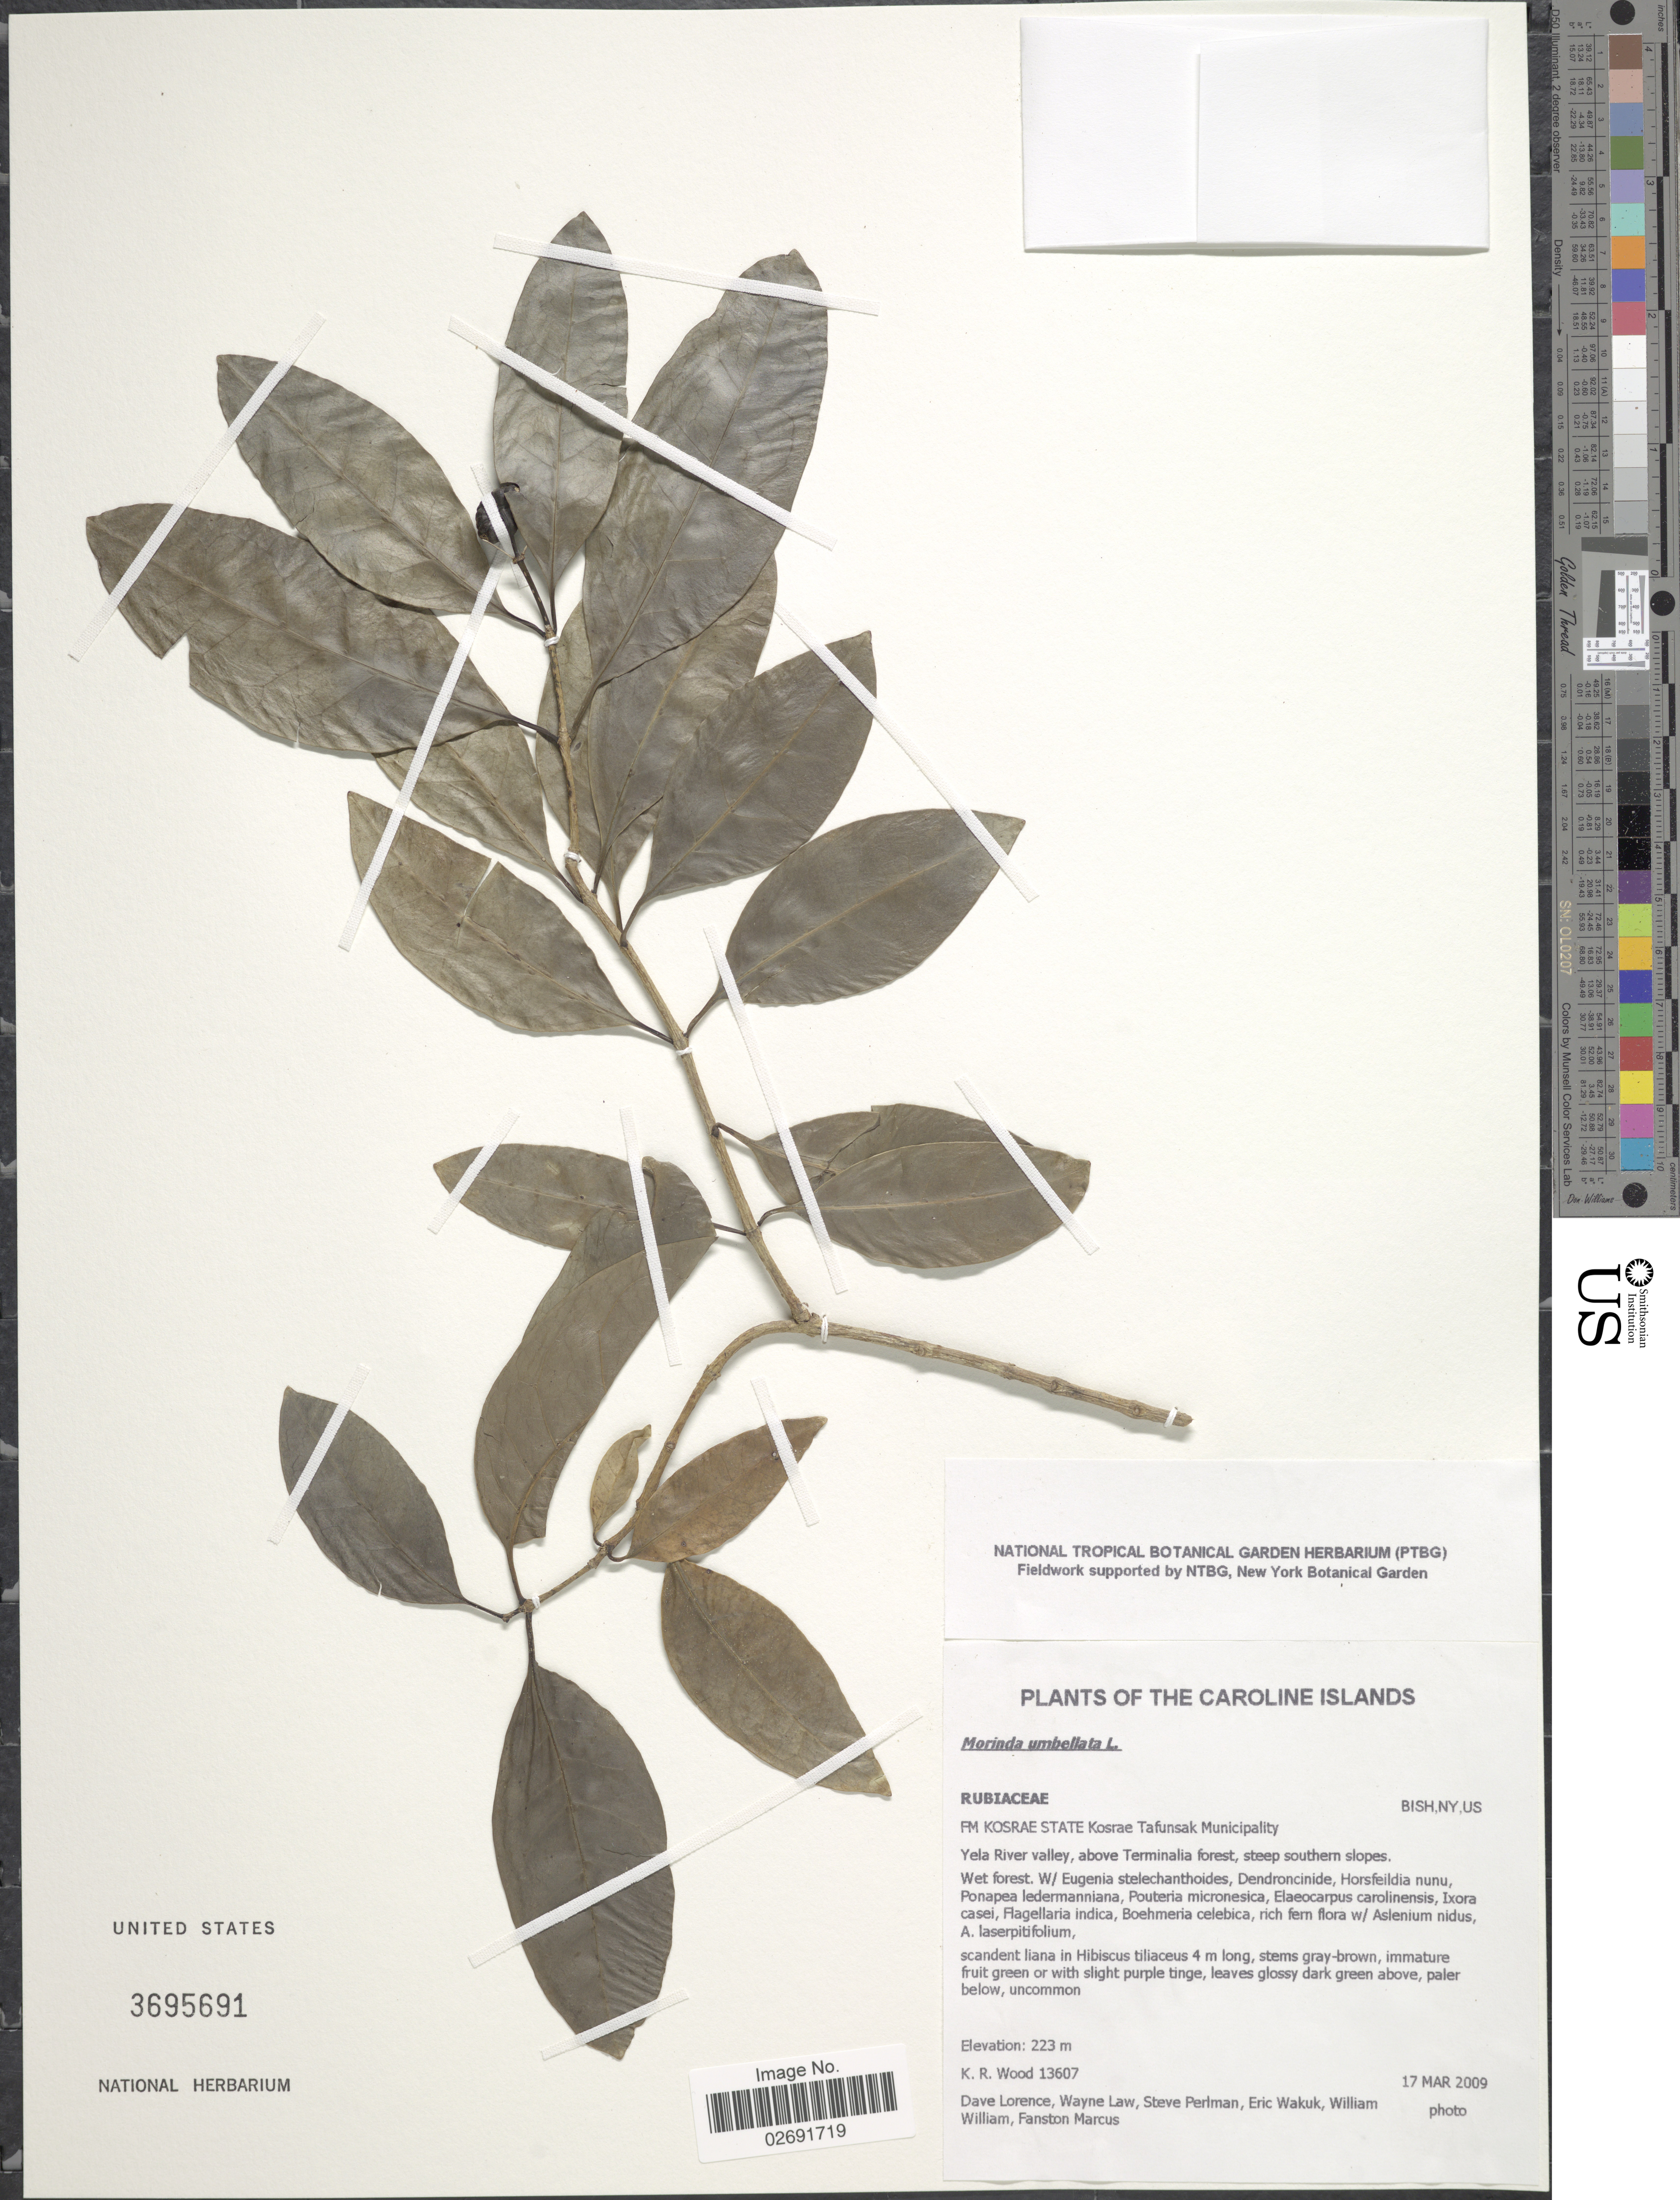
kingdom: Plantae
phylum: Tracheophyta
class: Magnoliopsida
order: Gentianales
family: Rubiaceae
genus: Gynochthodes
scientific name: Gynochthodes umbellata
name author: (L.) Razafim. & B. Bremer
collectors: K. R. Wood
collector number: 13607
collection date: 2009-03-17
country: Micronesia, Federated States of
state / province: Kosrae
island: Kosrae [Kusaie]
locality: Caroline Islands. FM Kosrae State Kosrae Tafunsak Municipality. Yela River valley, above Terminalia forest, steep southern slopes.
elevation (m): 223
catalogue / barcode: US 3695691